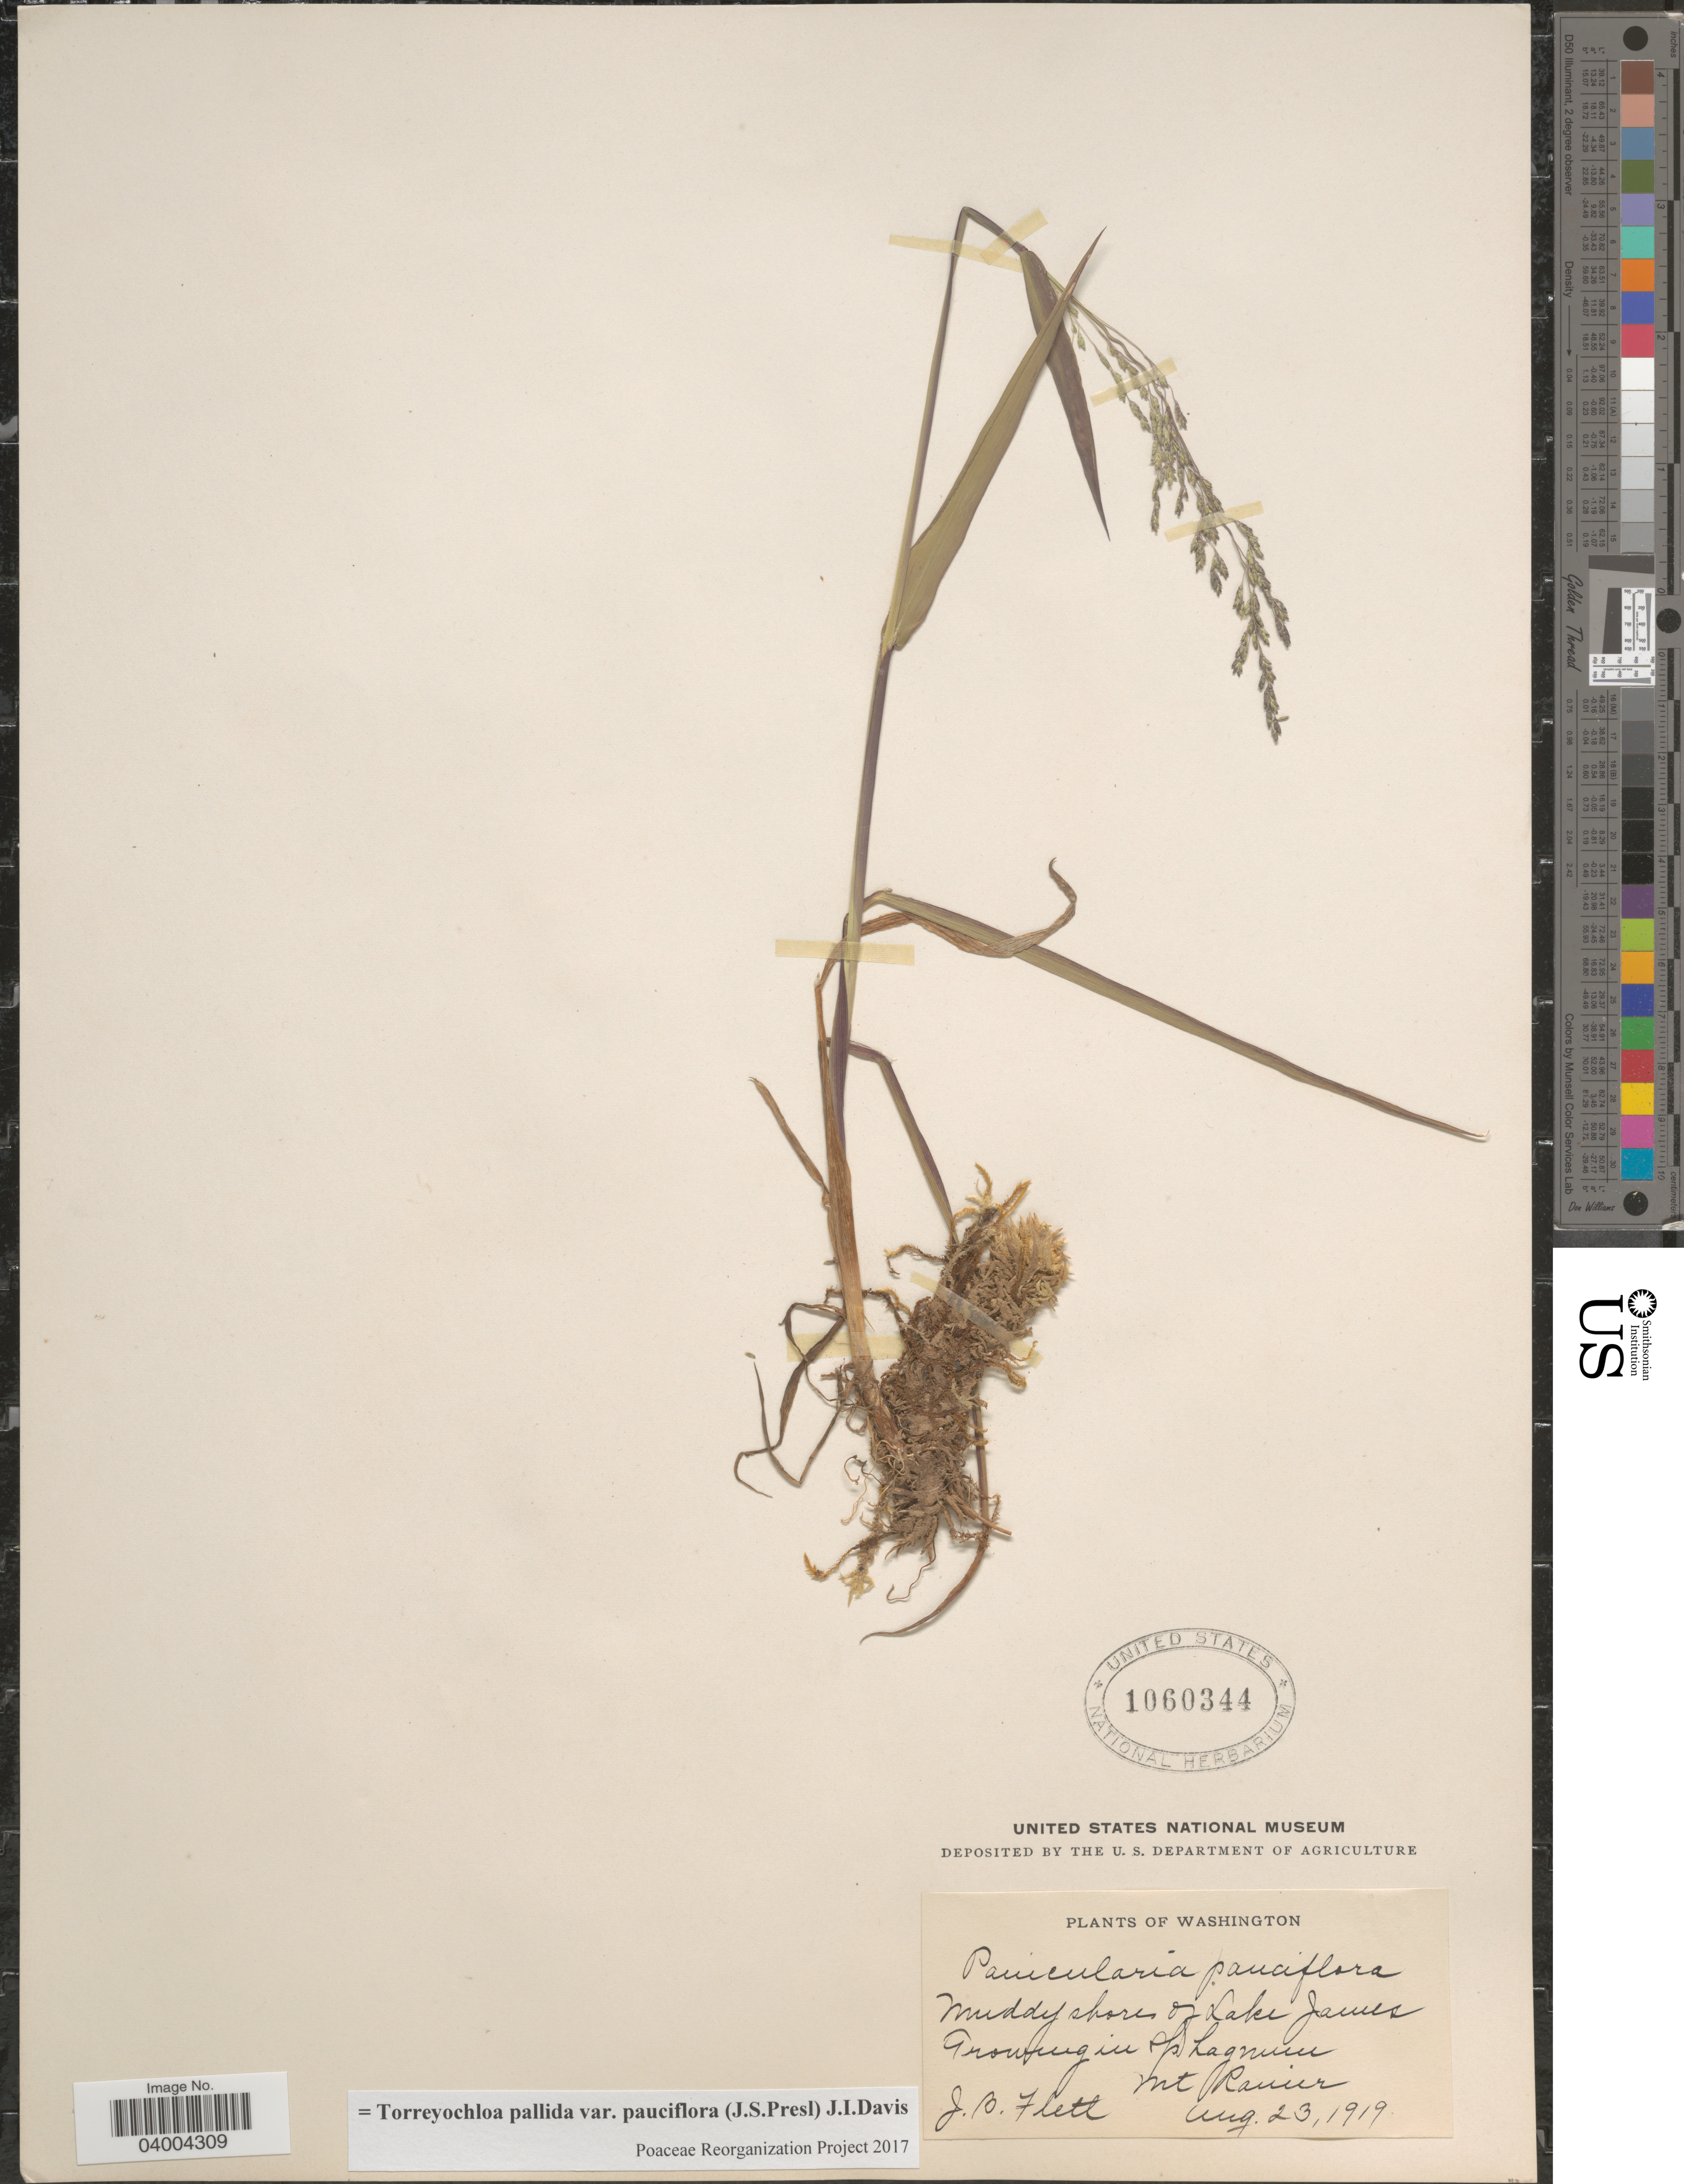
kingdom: Plantae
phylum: Tracheophyta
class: Liliopsida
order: Poales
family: Poaceae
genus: Torreyochloa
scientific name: Torreyochloa pallida var. pauciflora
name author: (J. Presl) J.I. Davis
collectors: J. Flett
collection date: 1919-08-23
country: United States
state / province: Washington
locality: Muddy shore of Lake James. In sphagnum Mt Ranier.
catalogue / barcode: US 1060344